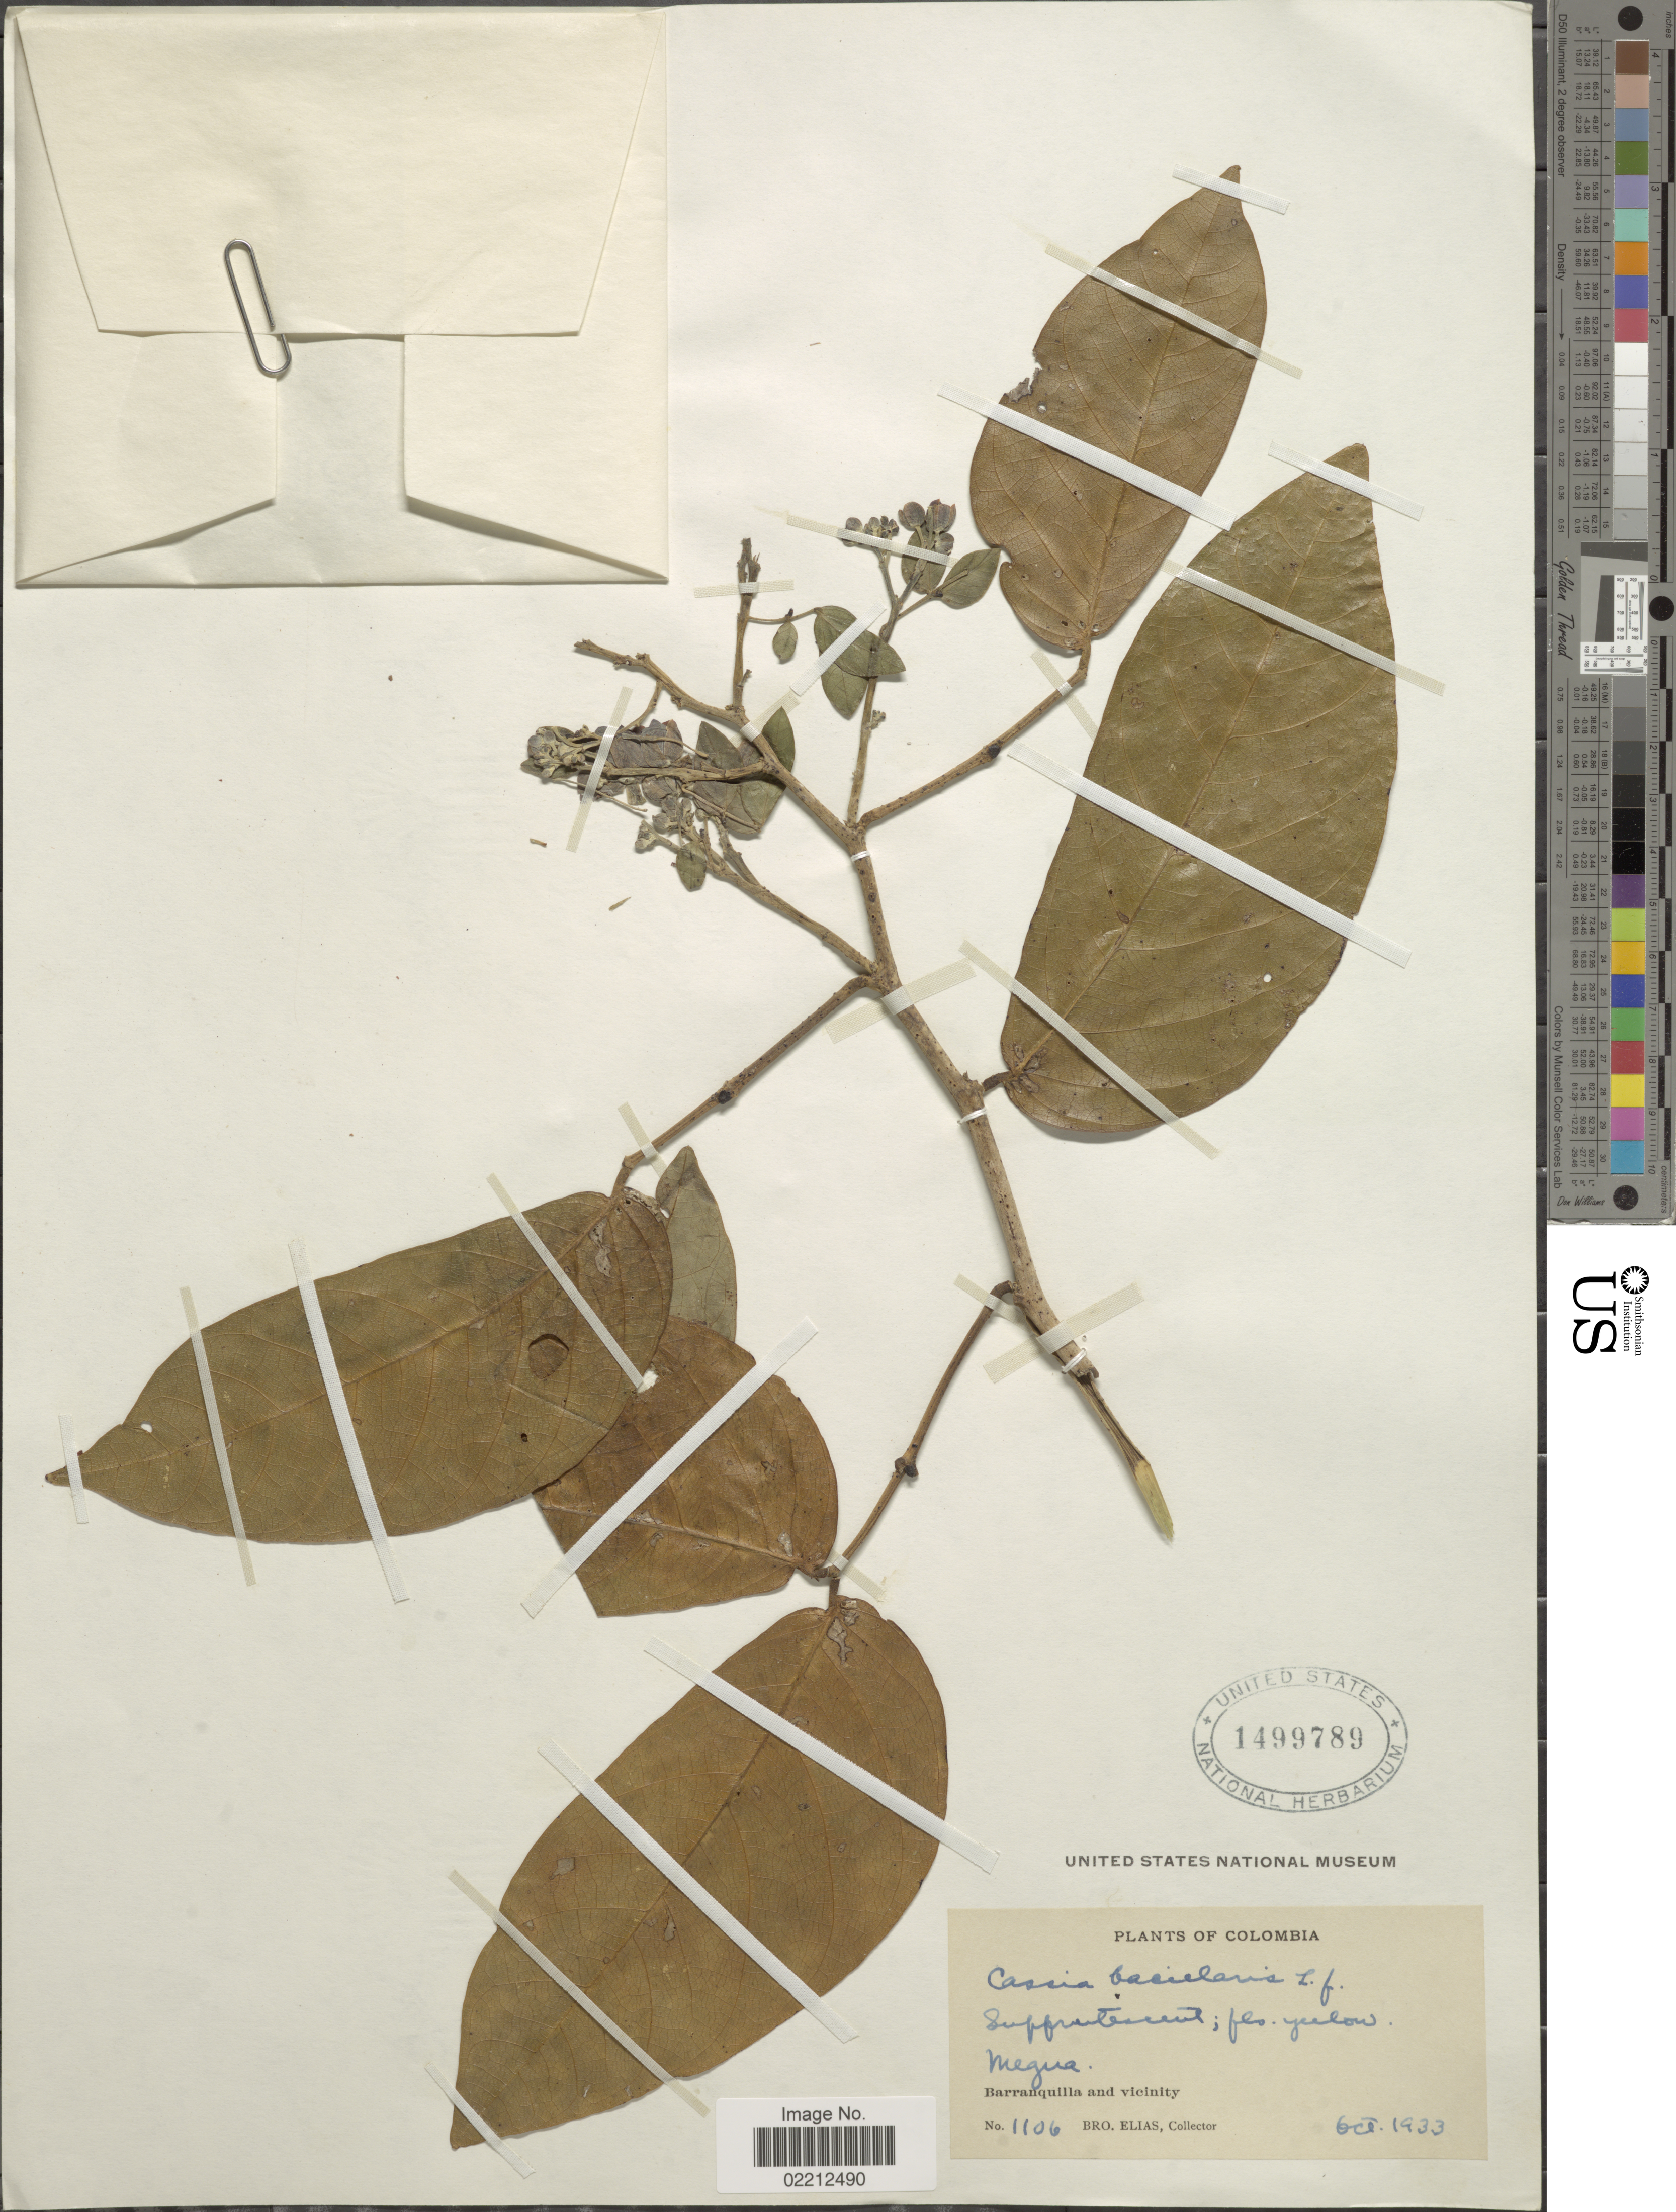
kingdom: Plantae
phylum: Tracheophyta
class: Magnoliopsida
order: Fabales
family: Fabaceae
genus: Senna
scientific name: Senna bacillaris var. bacillaris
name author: (L. f.) H.S. Irwin & Barneby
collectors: Bro. Elias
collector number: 1106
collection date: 1933-10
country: Colombia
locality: Megua, Barranquilla and vicinity.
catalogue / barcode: US 1499789